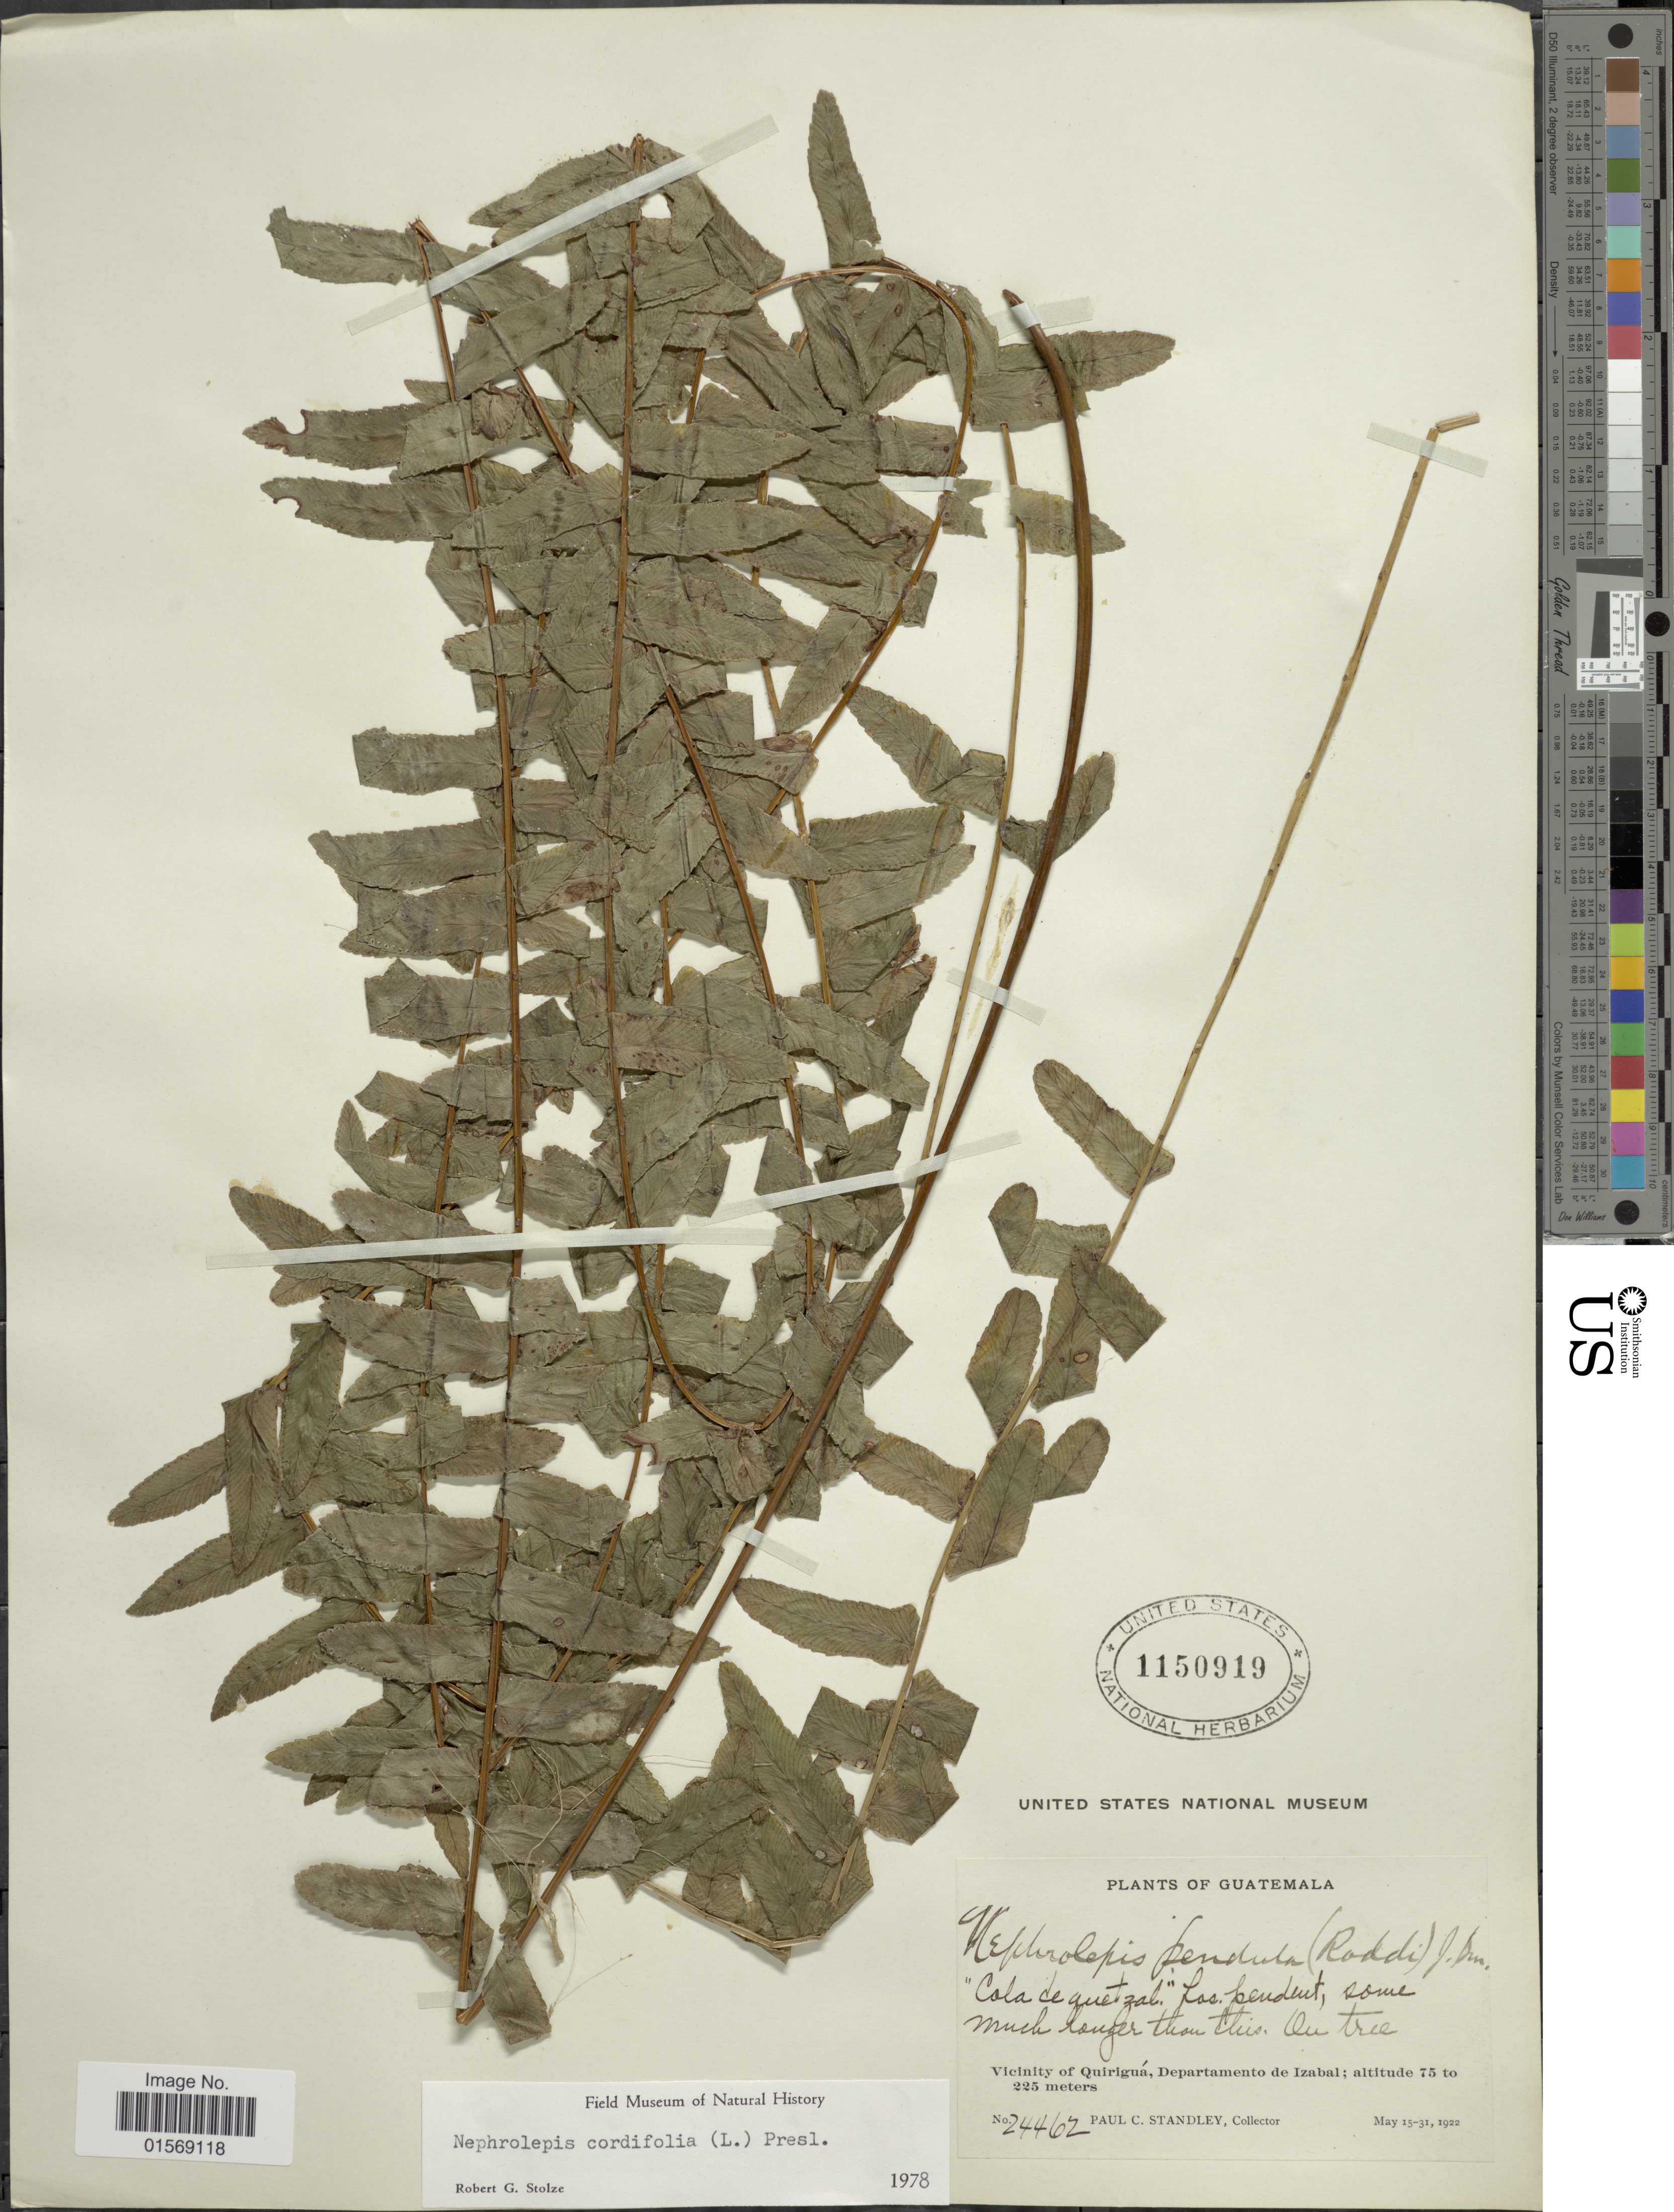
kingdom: Plantae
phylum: Tracheophyta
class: Polypodiopsida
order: Polypodiales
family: Nephrolepidaceae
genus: Nephrolepis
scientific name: Nephrolepis pendula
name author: (Raddi) J. Sm.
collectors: P. C. Standley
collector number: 24462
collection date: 1922-05-15/1922-05-31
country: Guatemala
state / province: Izabal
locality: Guatemala. Vicinity of Quirigua, Departamento de Izabal.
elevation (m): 75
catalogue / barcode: US 1150919